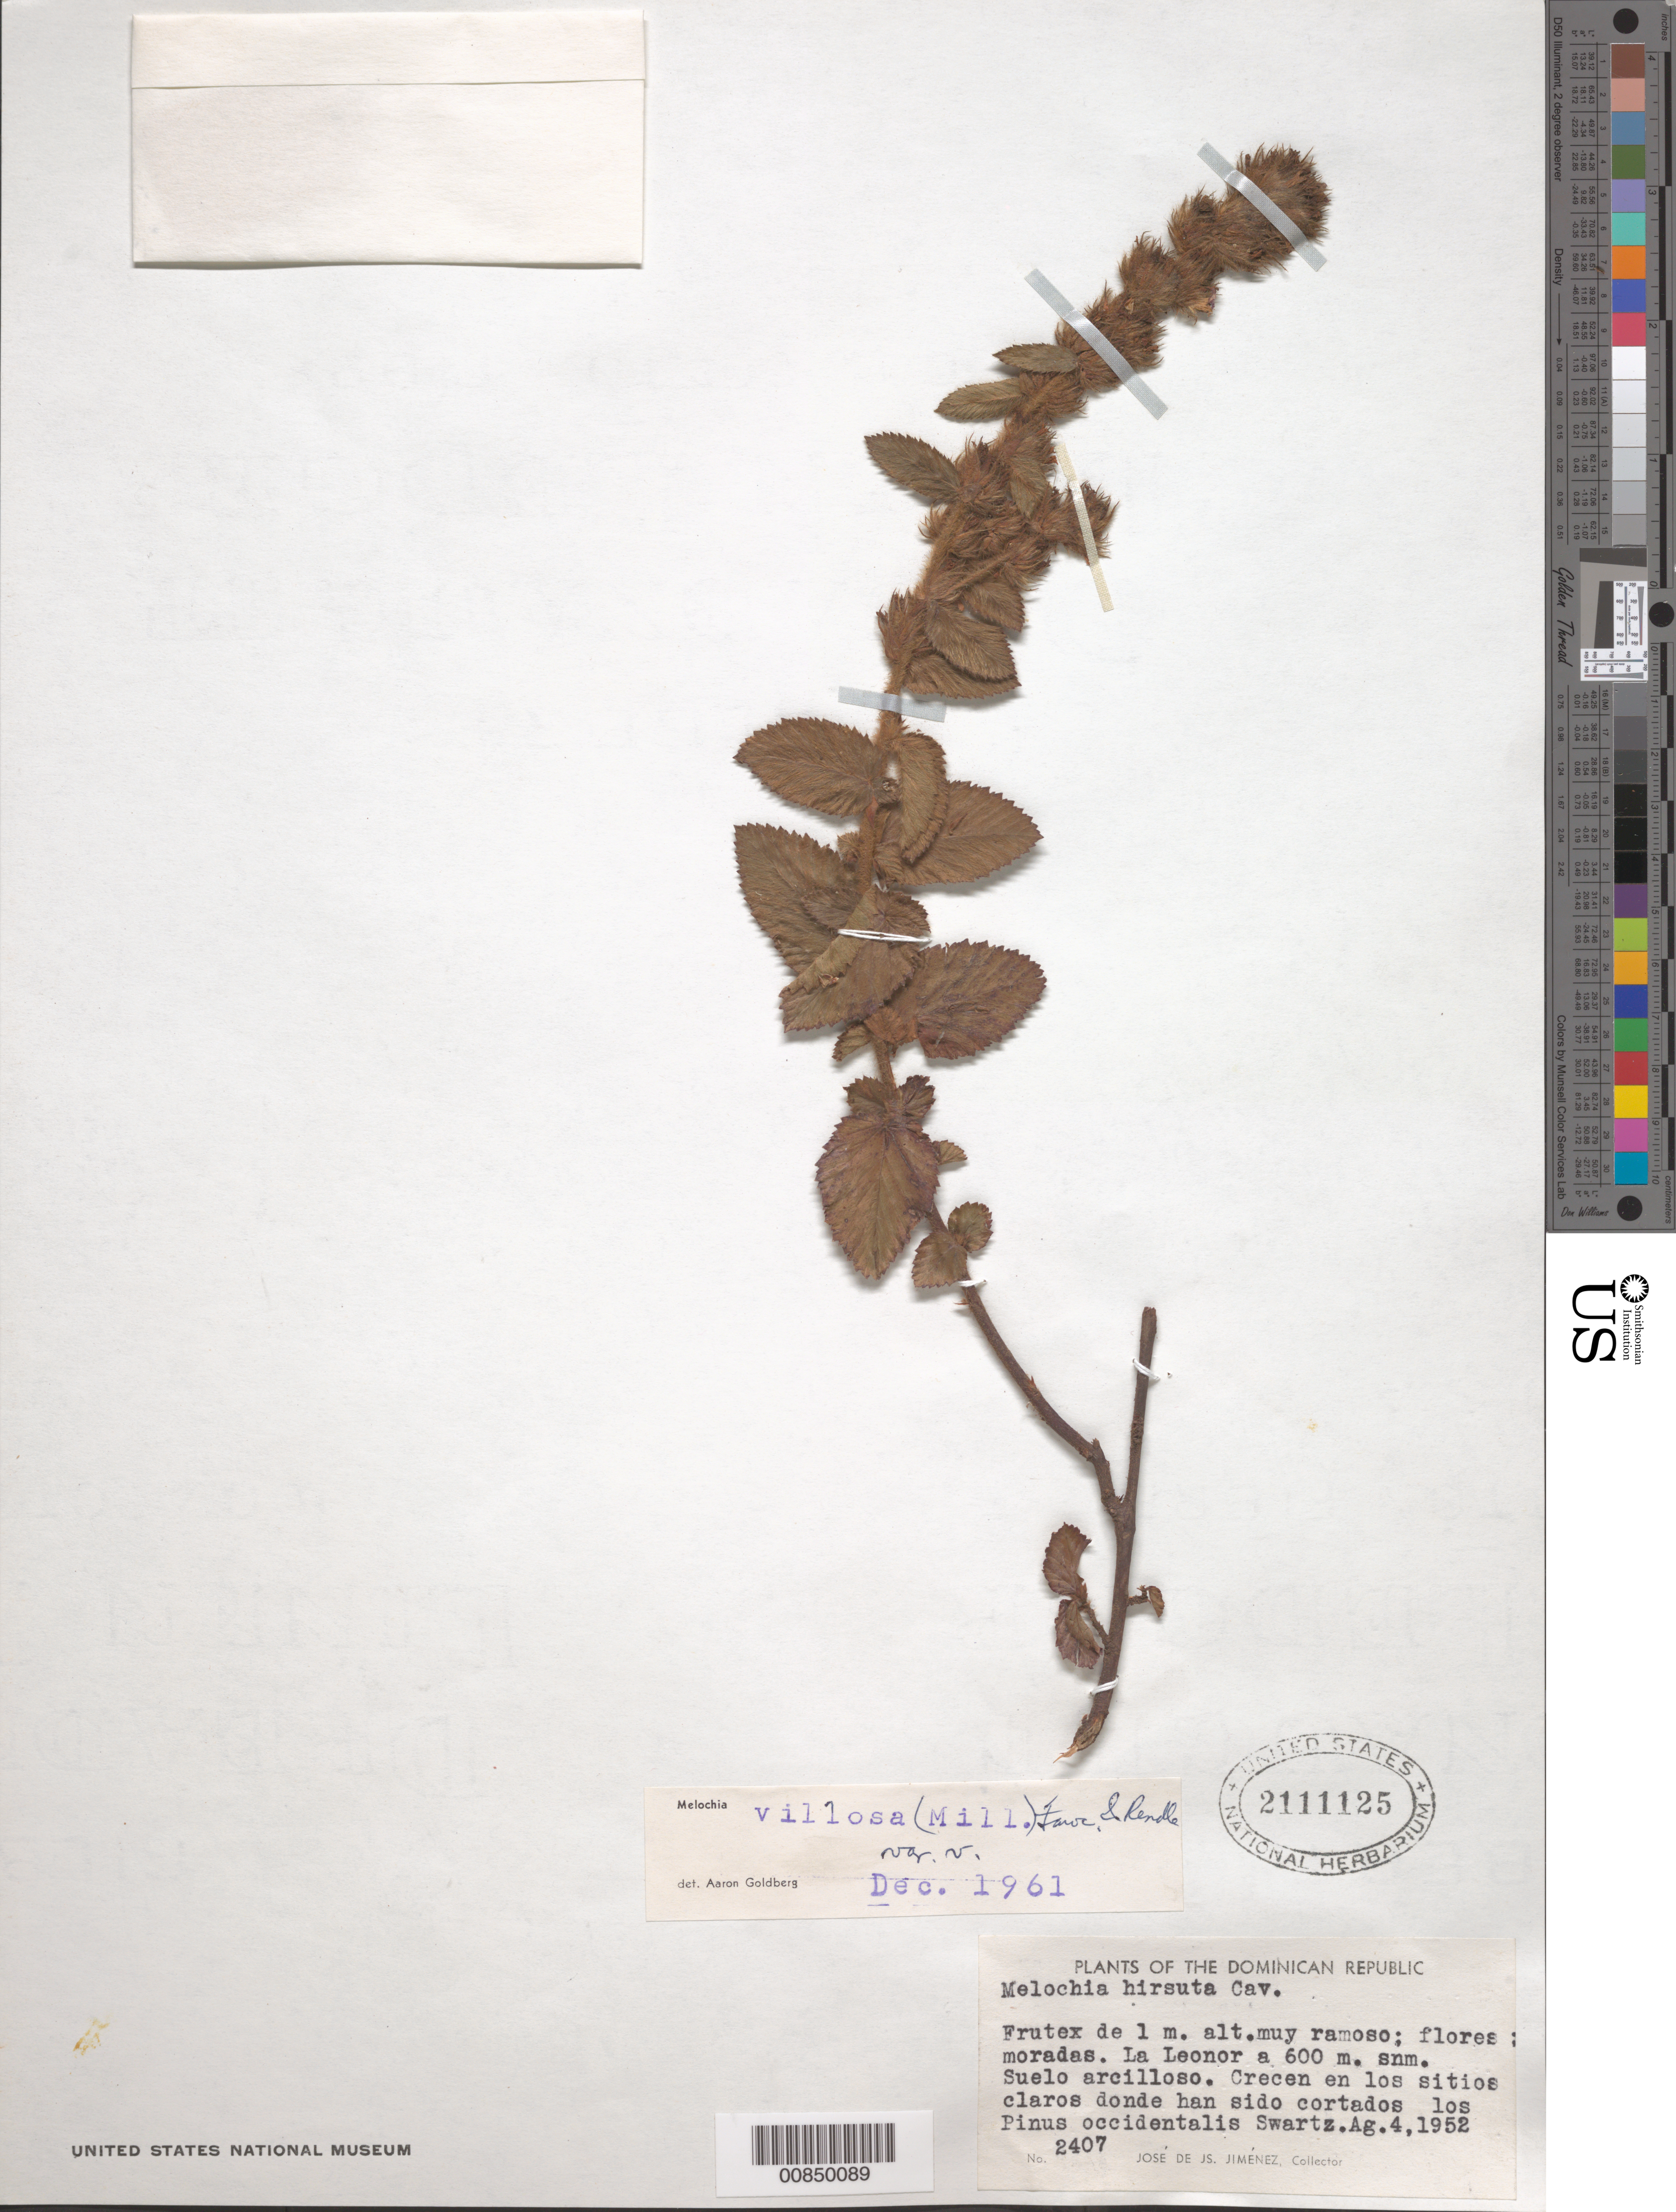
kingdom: Plantae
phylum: Tracheophyta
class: Magnoliopsida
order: Malvales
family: Malvaceae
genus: Melochia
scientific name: Melochia spicata var. spicata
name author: (L.) Fryxell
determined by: Dorr, L. J., (BOT), Smithsonian Institution - National Museum of Natural History (UNITED STATES)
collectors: J. J. Jiménez Almonte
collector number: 2407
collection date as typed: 04 Aug 1952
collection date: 1952-08-04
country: Dominican Republic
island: Hispaniola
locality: La Leonor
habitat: Suelo arcilloso; crecen en los sitios claros donde han sido cortados los Pinus occidentalis Sw.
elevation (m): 600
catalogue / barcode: US 2111125